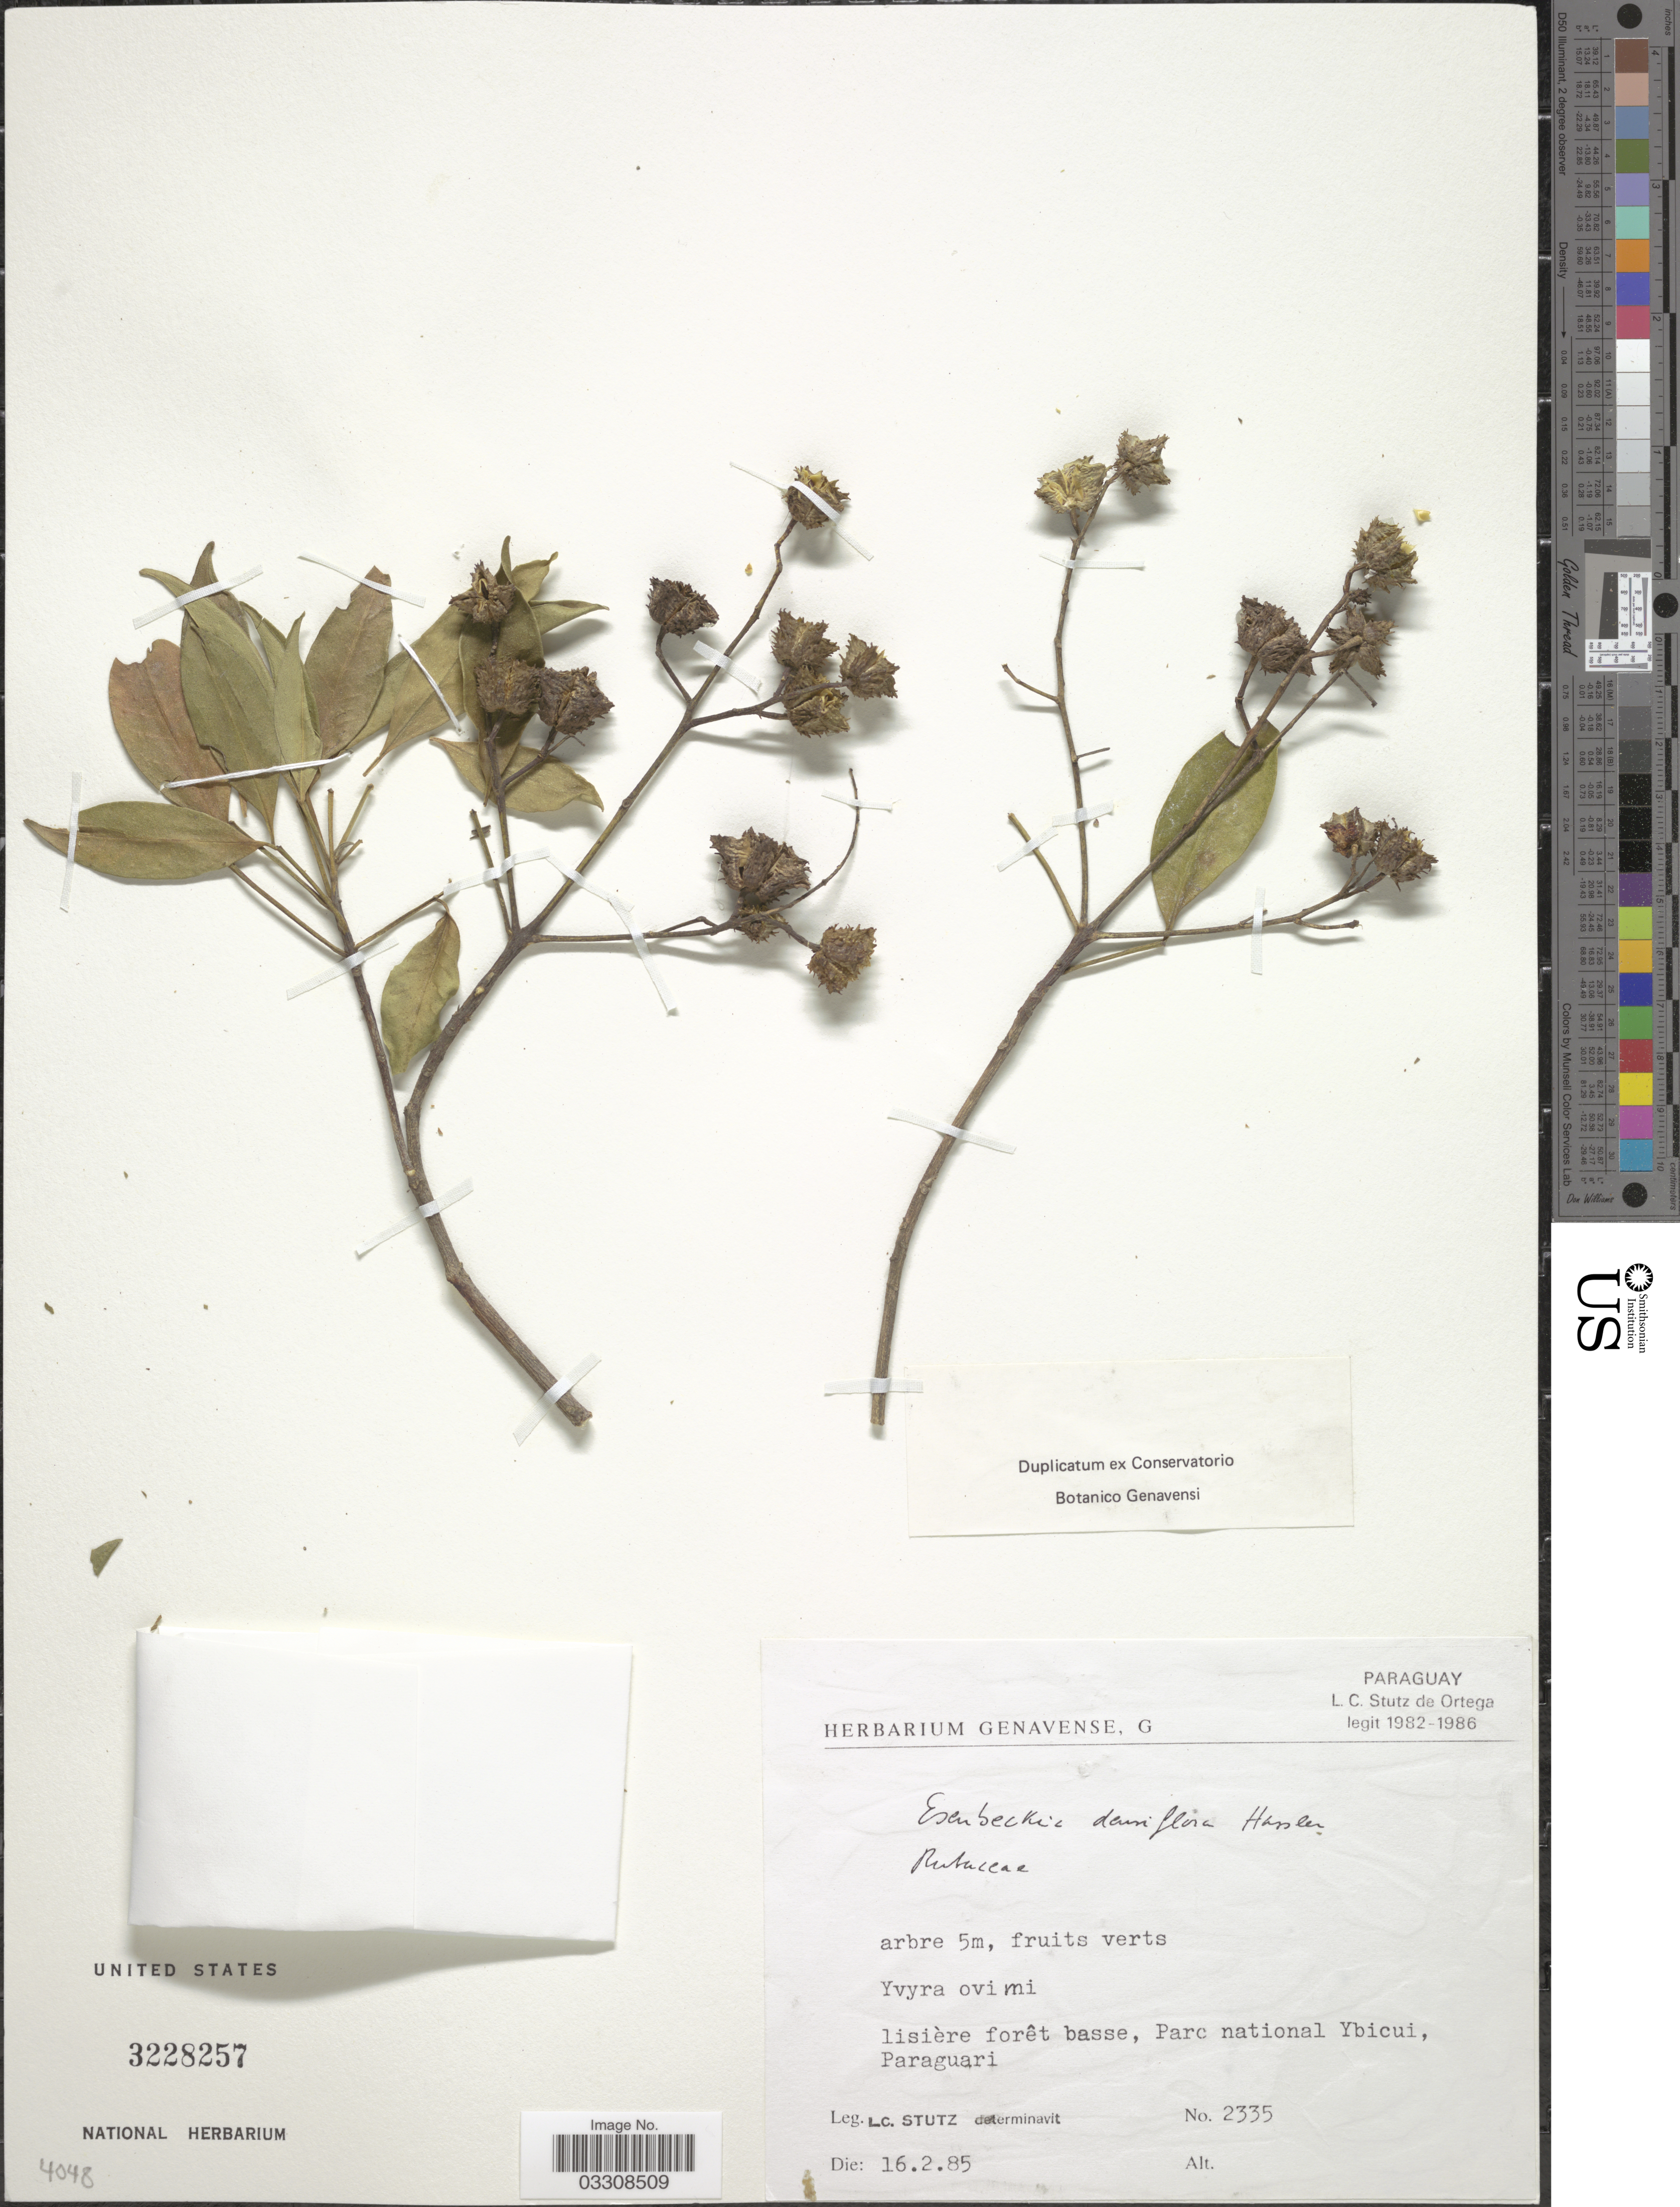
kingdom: Plantae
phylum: Tracheophyta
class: Magnoliopsida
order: Sapindales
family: Rutaceae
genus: Esenbeckia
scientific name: Esenbeckia densiflora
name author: (Chodat & Hassl.) Hassl.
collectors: L. C. Stutz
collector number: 2335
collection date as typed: Transcribed d/m/y: 16/2/85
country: Paraguay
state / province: Paraguari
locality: Lisière forêt basse, Parc national Ybicui.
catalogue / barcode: US 3228257